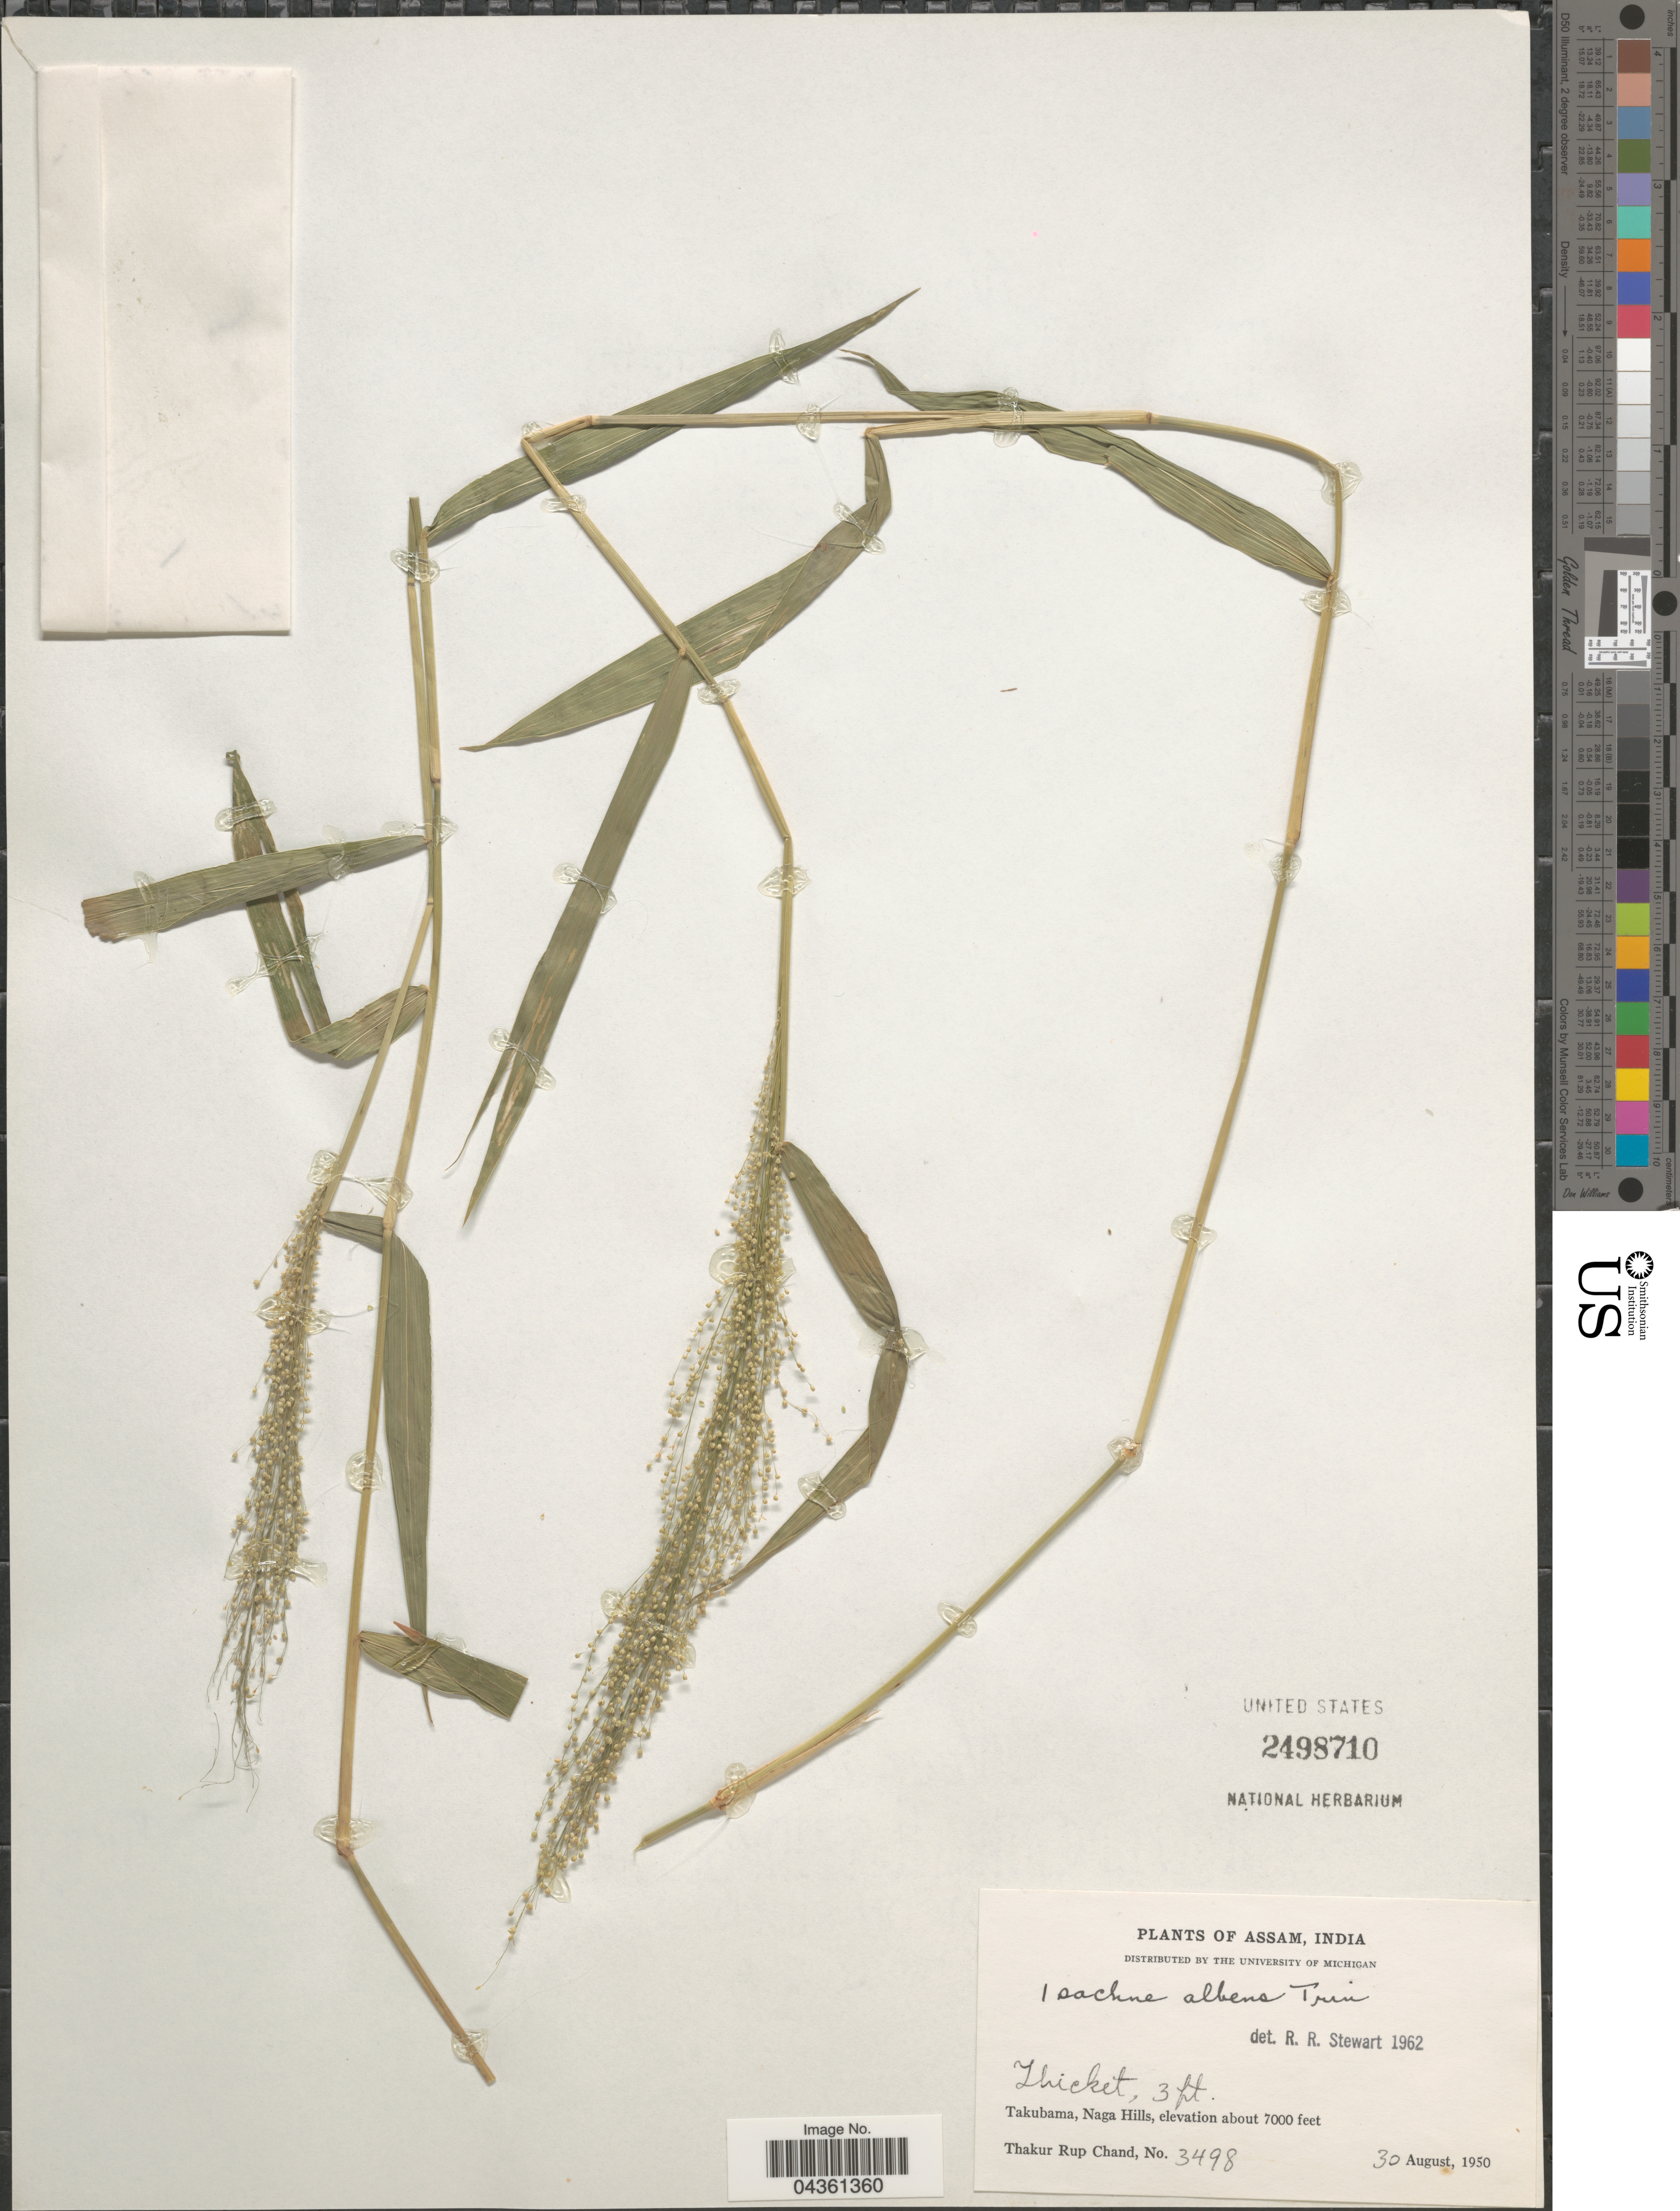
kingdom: Plantae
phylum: Tracheophyta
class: Liliopsida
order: Poales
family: Poaceae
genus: Isachne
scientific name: Isachne albens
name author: Trin.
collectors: T. R. Chand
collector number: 3498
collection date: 1950-08-30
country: India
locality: Takubama, Naga Hills.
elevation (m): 2134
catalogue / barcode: US 2498710